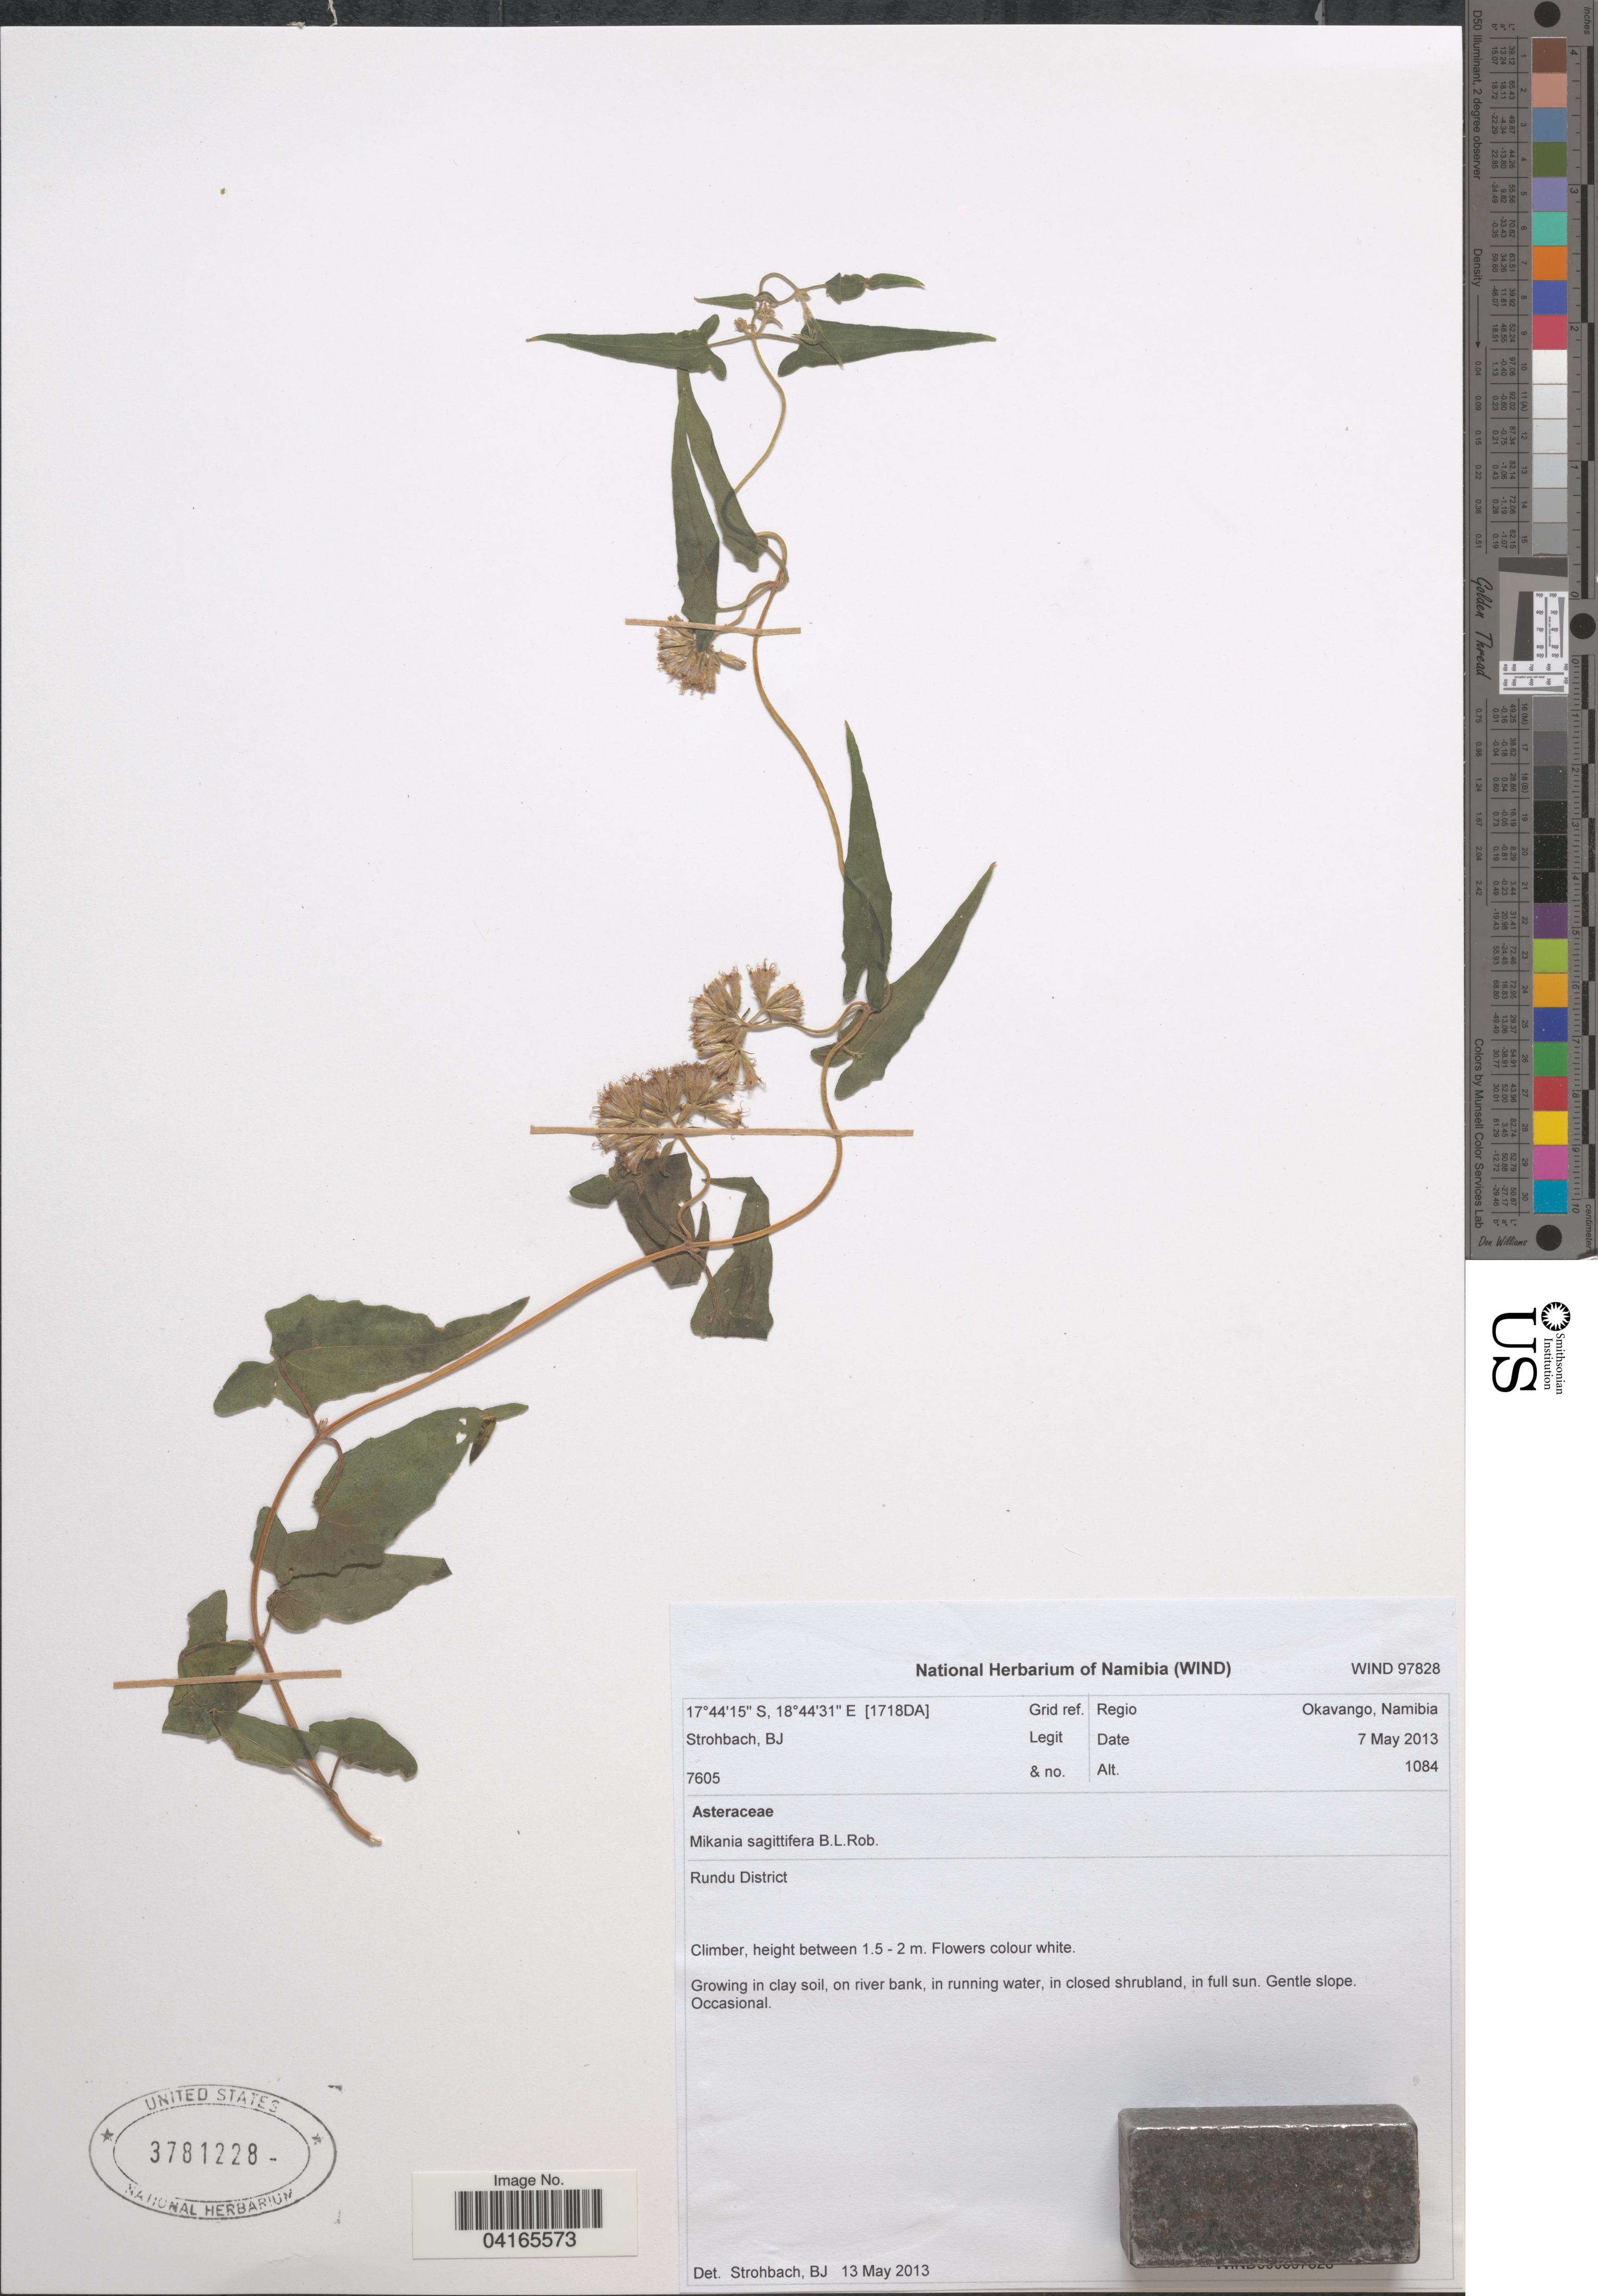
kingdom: Plantae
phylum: Tracheophyta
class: Magnoliopsida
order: Asterales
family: Asteraceae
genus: Mikania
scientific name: Mikania sagittifera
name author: B.L. Rob.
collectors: B. Strohbach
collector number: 7605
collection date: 2013-05-07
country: Namibia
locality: Regio Okavango. Rundu District. [1718DA].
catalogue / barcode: US 3781228